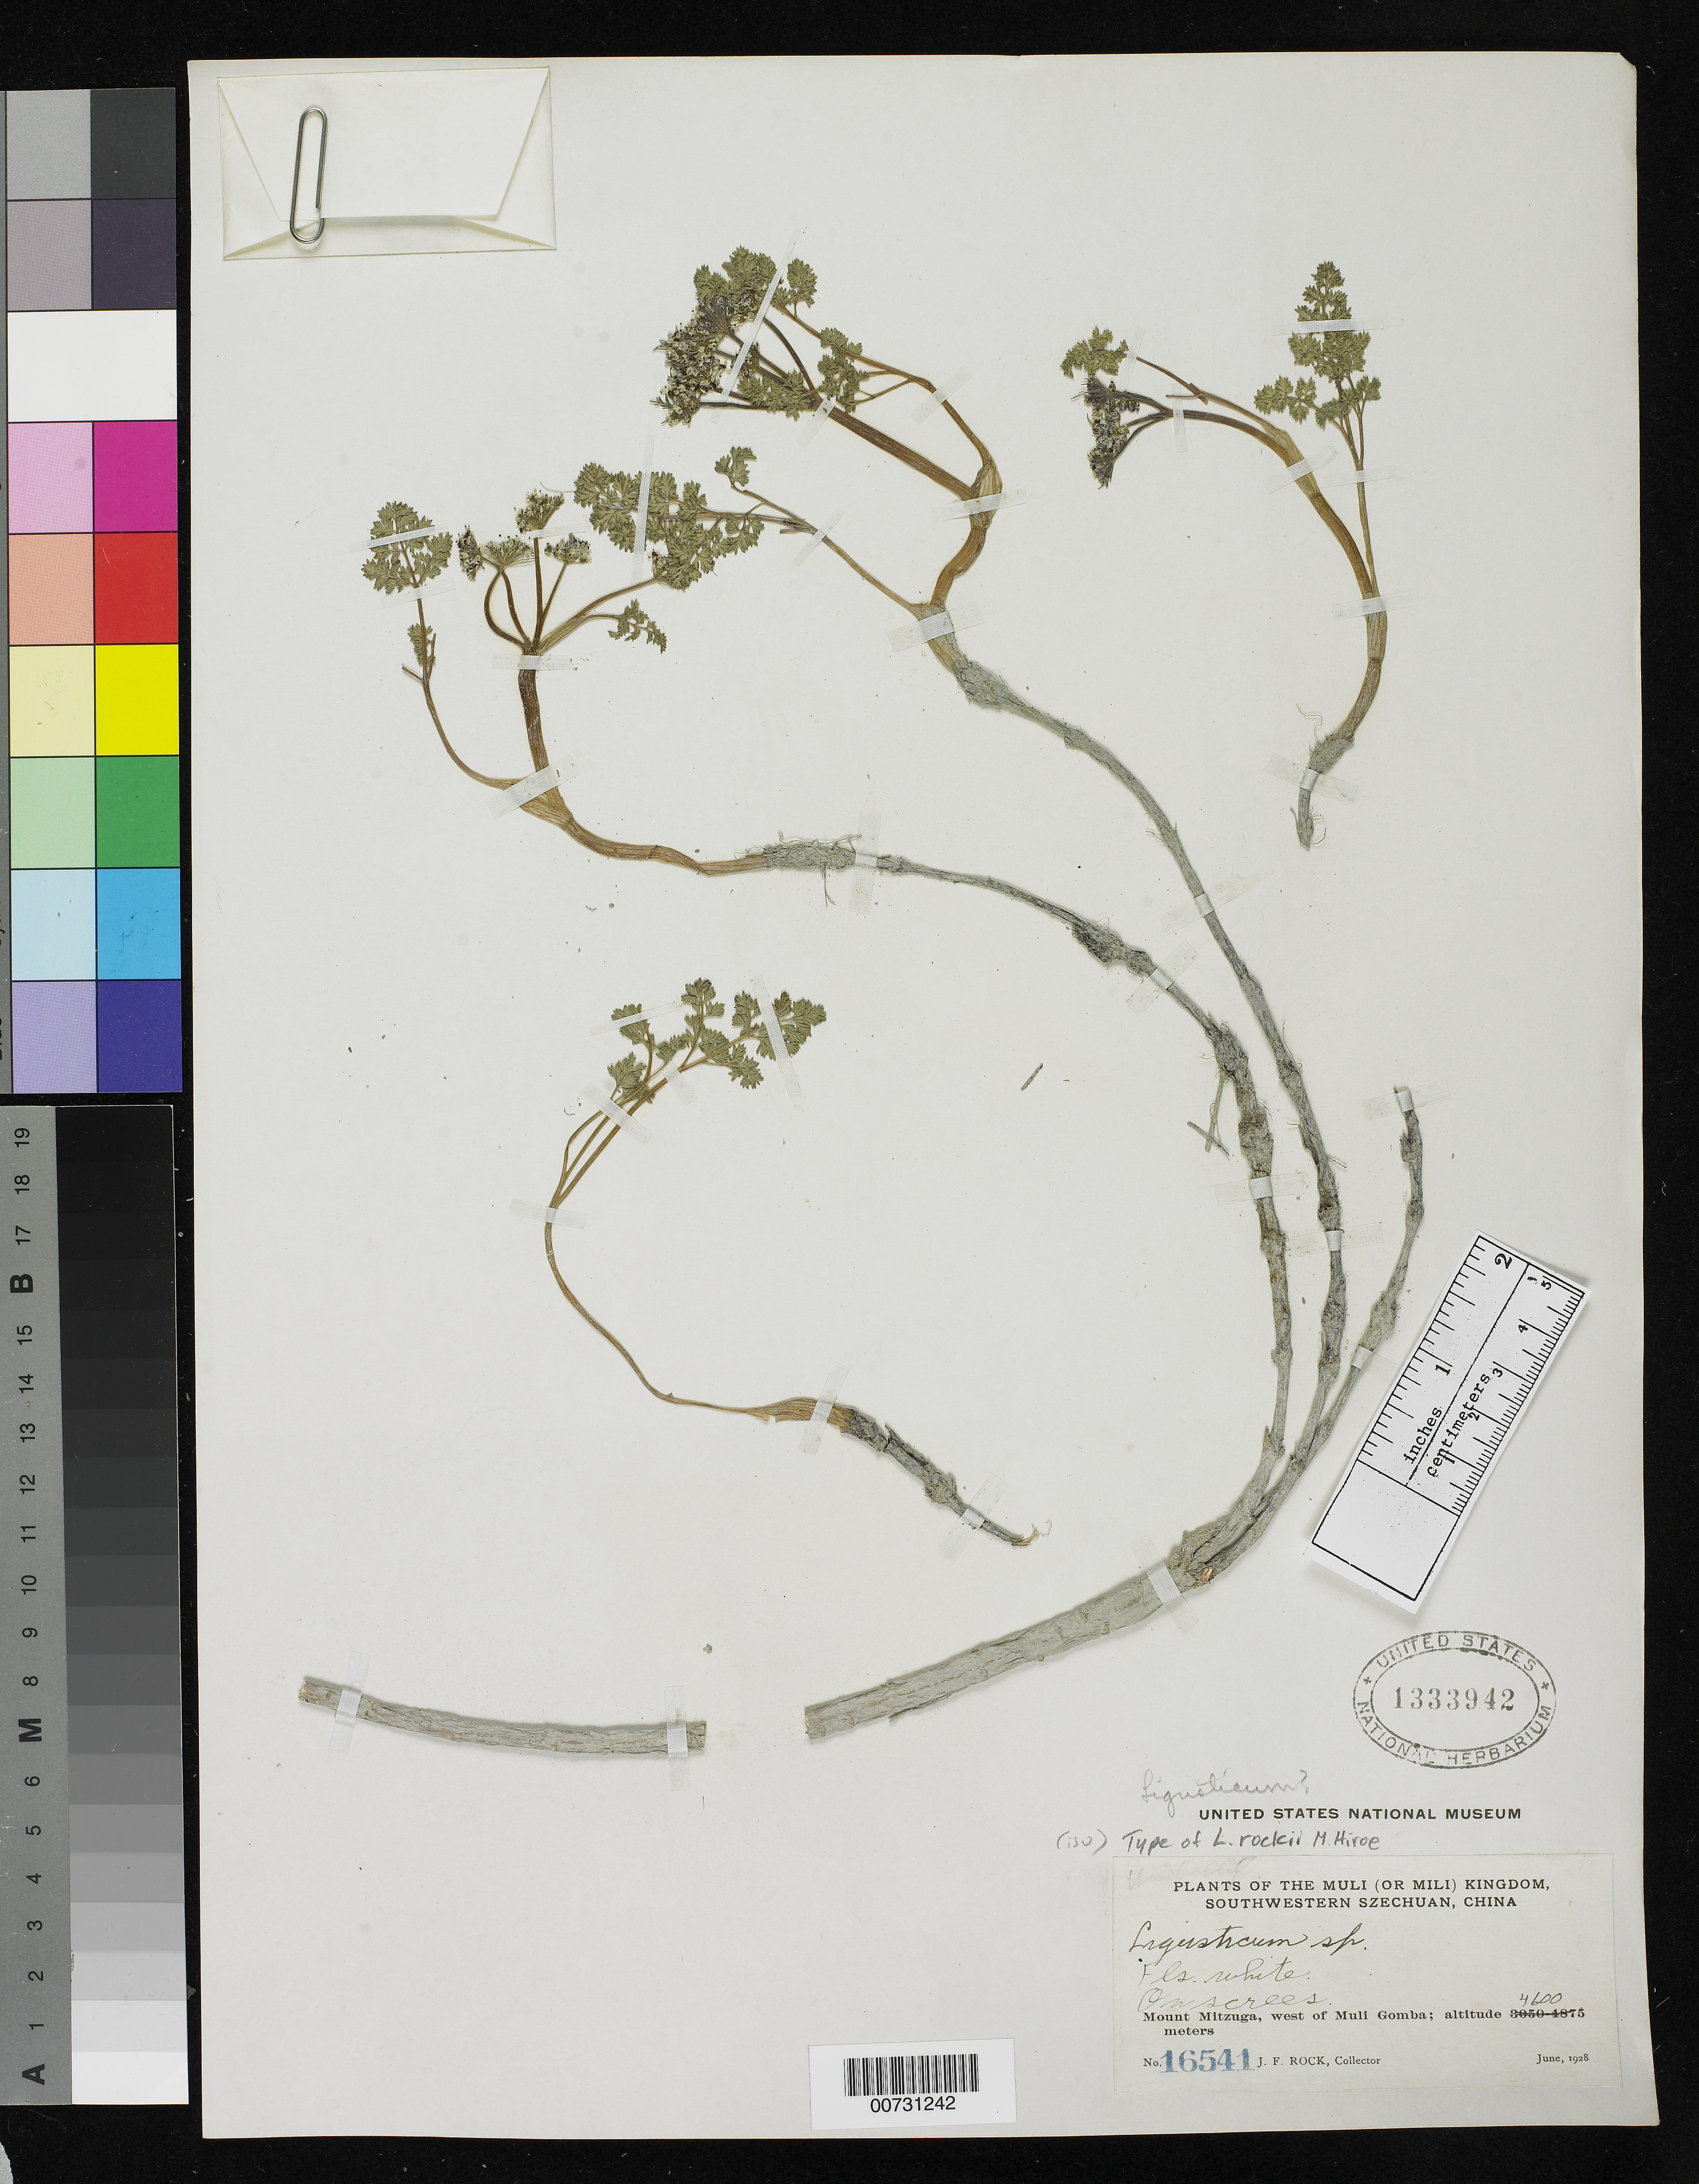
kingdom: Plantae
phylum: Tracheophyta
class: Magnoliopsida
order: Apiales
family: Apiaceae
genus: Ligusticum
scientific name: Ligusticum rockii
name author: M.Hiroe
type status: Isotype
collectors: J. F. Rock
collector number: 16541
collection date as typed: Jun 1928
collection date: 1928-06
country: China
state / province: Sichuan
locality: Muli (or Mili) Kingdom, southwestern Szechuan, China. Mount Mitzuga, west of Muli Gomba.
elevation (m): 4600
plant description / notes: "3050-04875 feet" acc. to protologue. Preprinted label on US sheet is "3050-4875 meters" (crossed out & "4600" written in).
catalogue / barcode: US 1333942